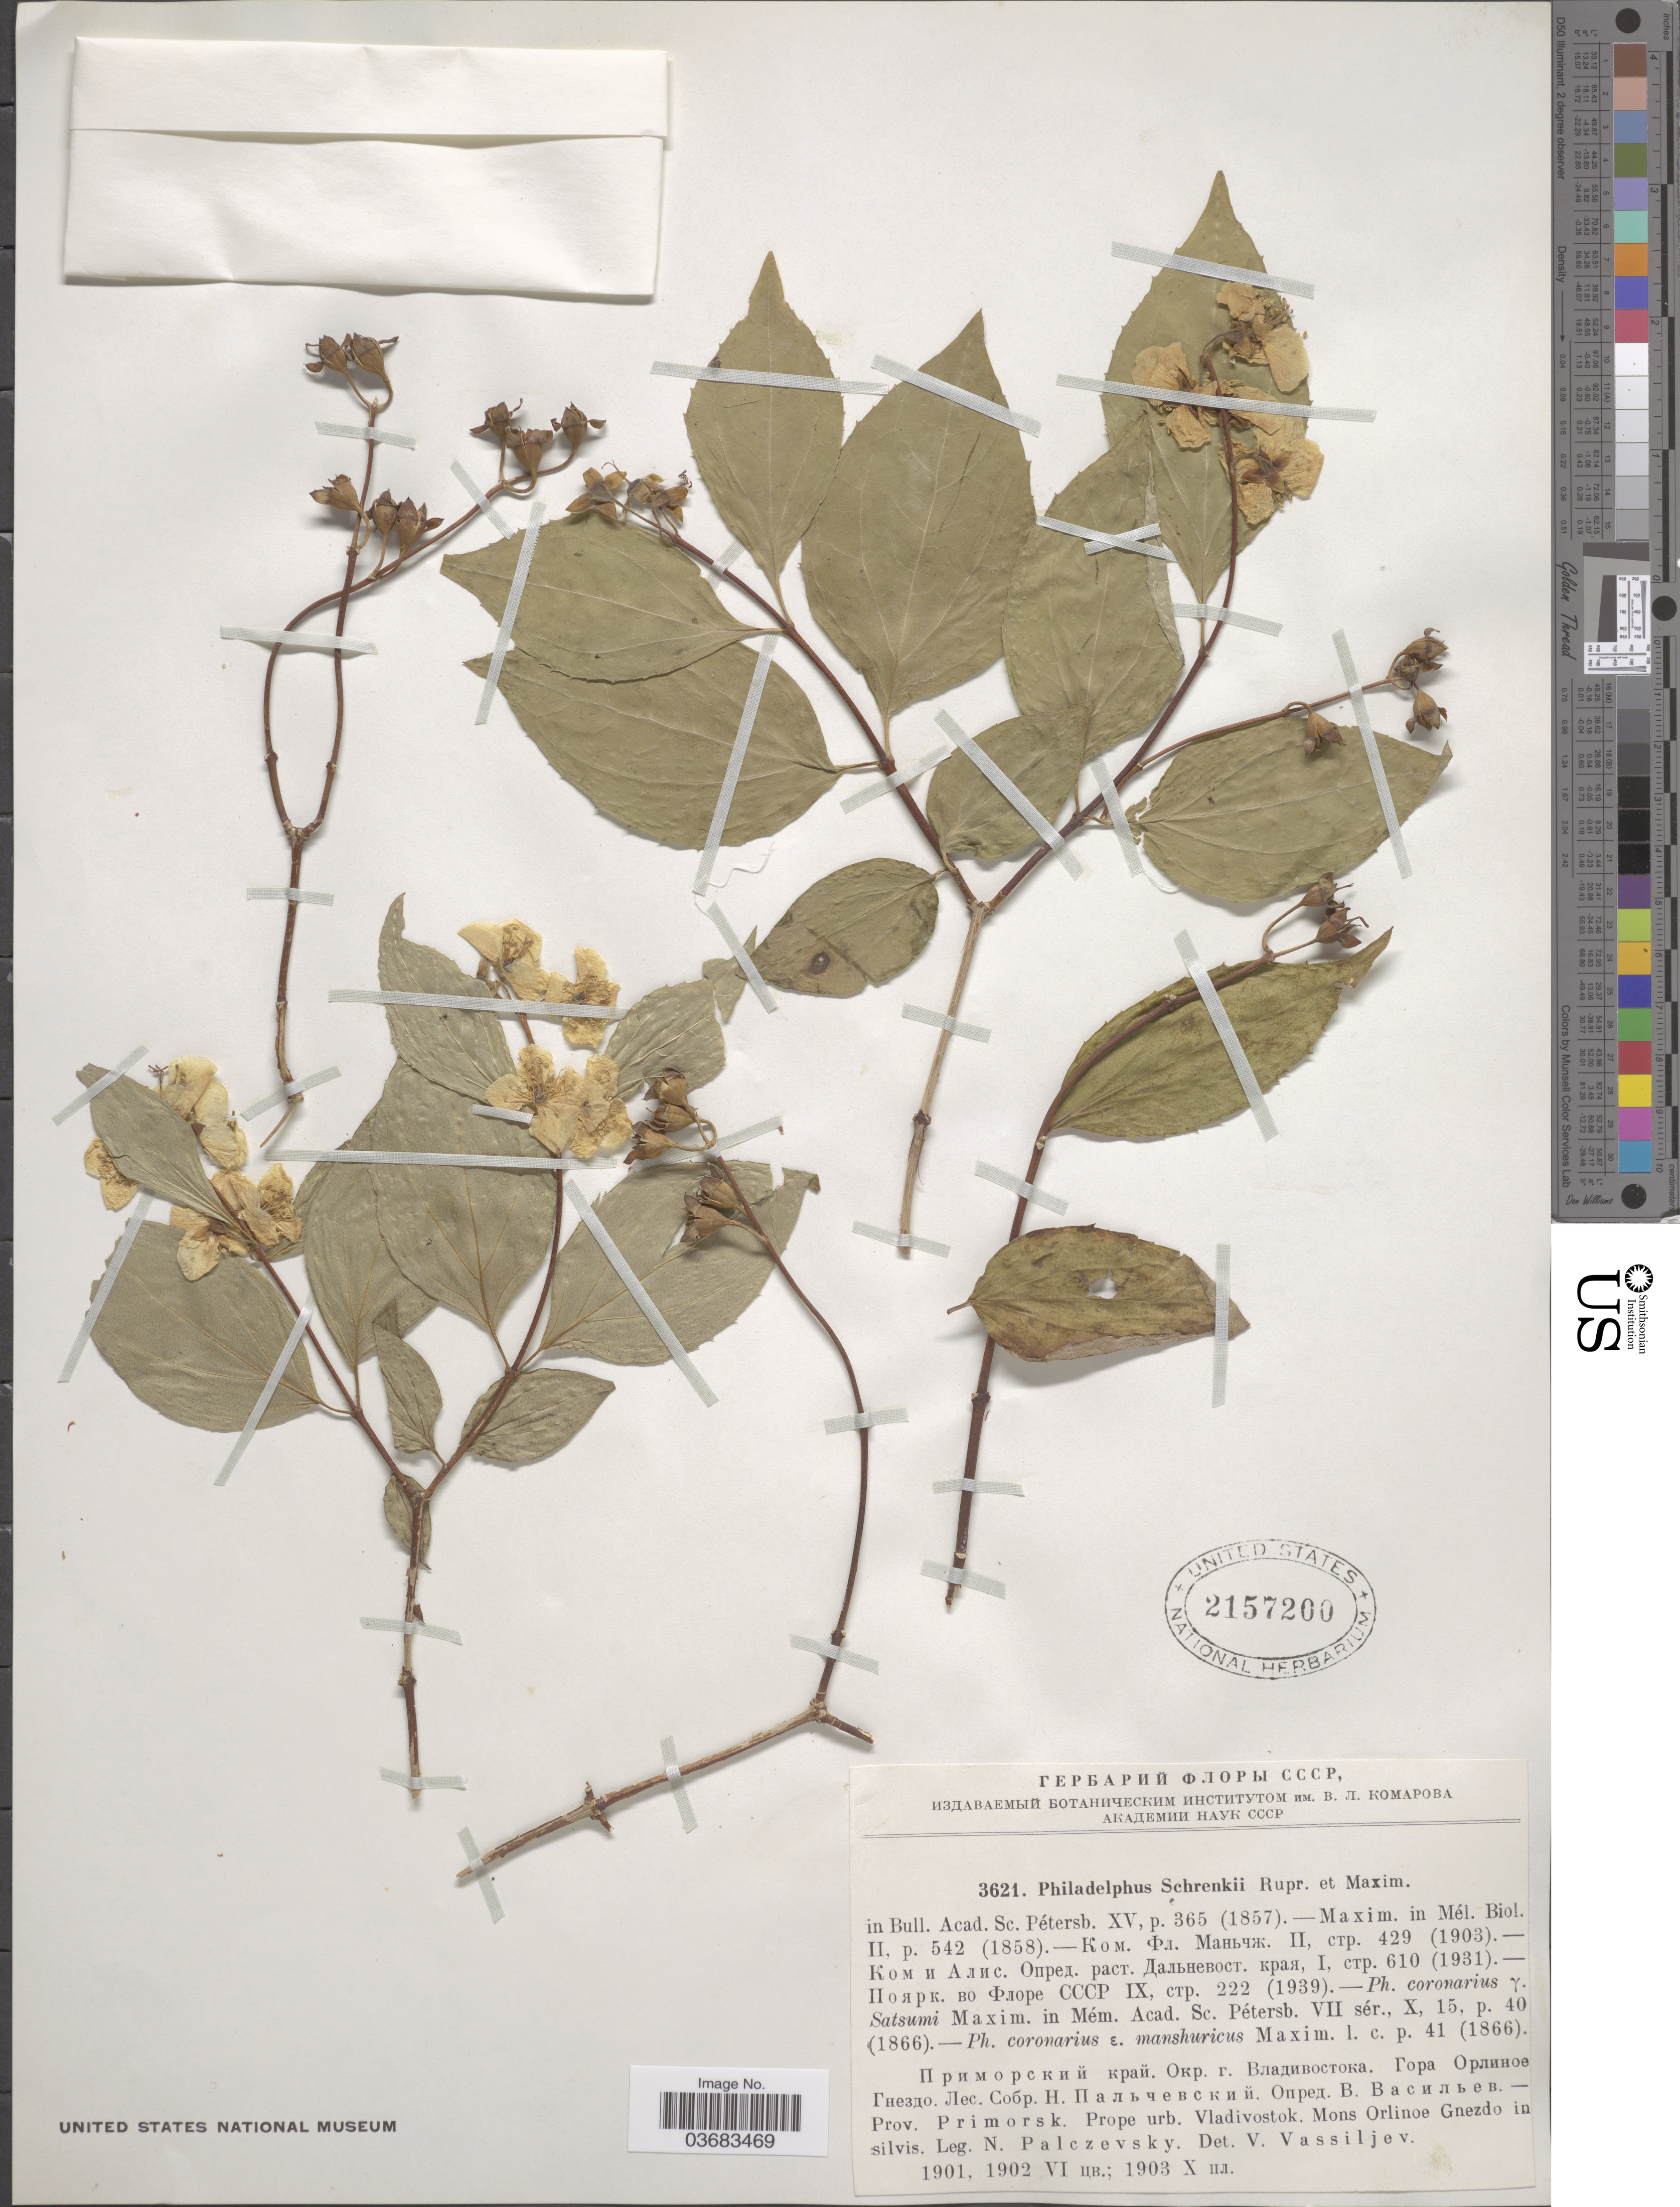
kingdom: Plantae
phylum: Tracheophyta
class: Magnoliopsida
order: Cornales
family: Hydrangeaceae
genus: Philadelphus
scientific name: Philadelphus schrenkii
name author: Rupr.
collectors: N. Palczevsky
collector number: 3621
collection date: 1901-06/1903-10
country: Russian Federation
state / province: Primorsky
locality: Prov. Primorsk. Prope urb. Vladivostok. Mons Orlinoe Gnezdo in silvis.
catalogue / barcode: US 2157200